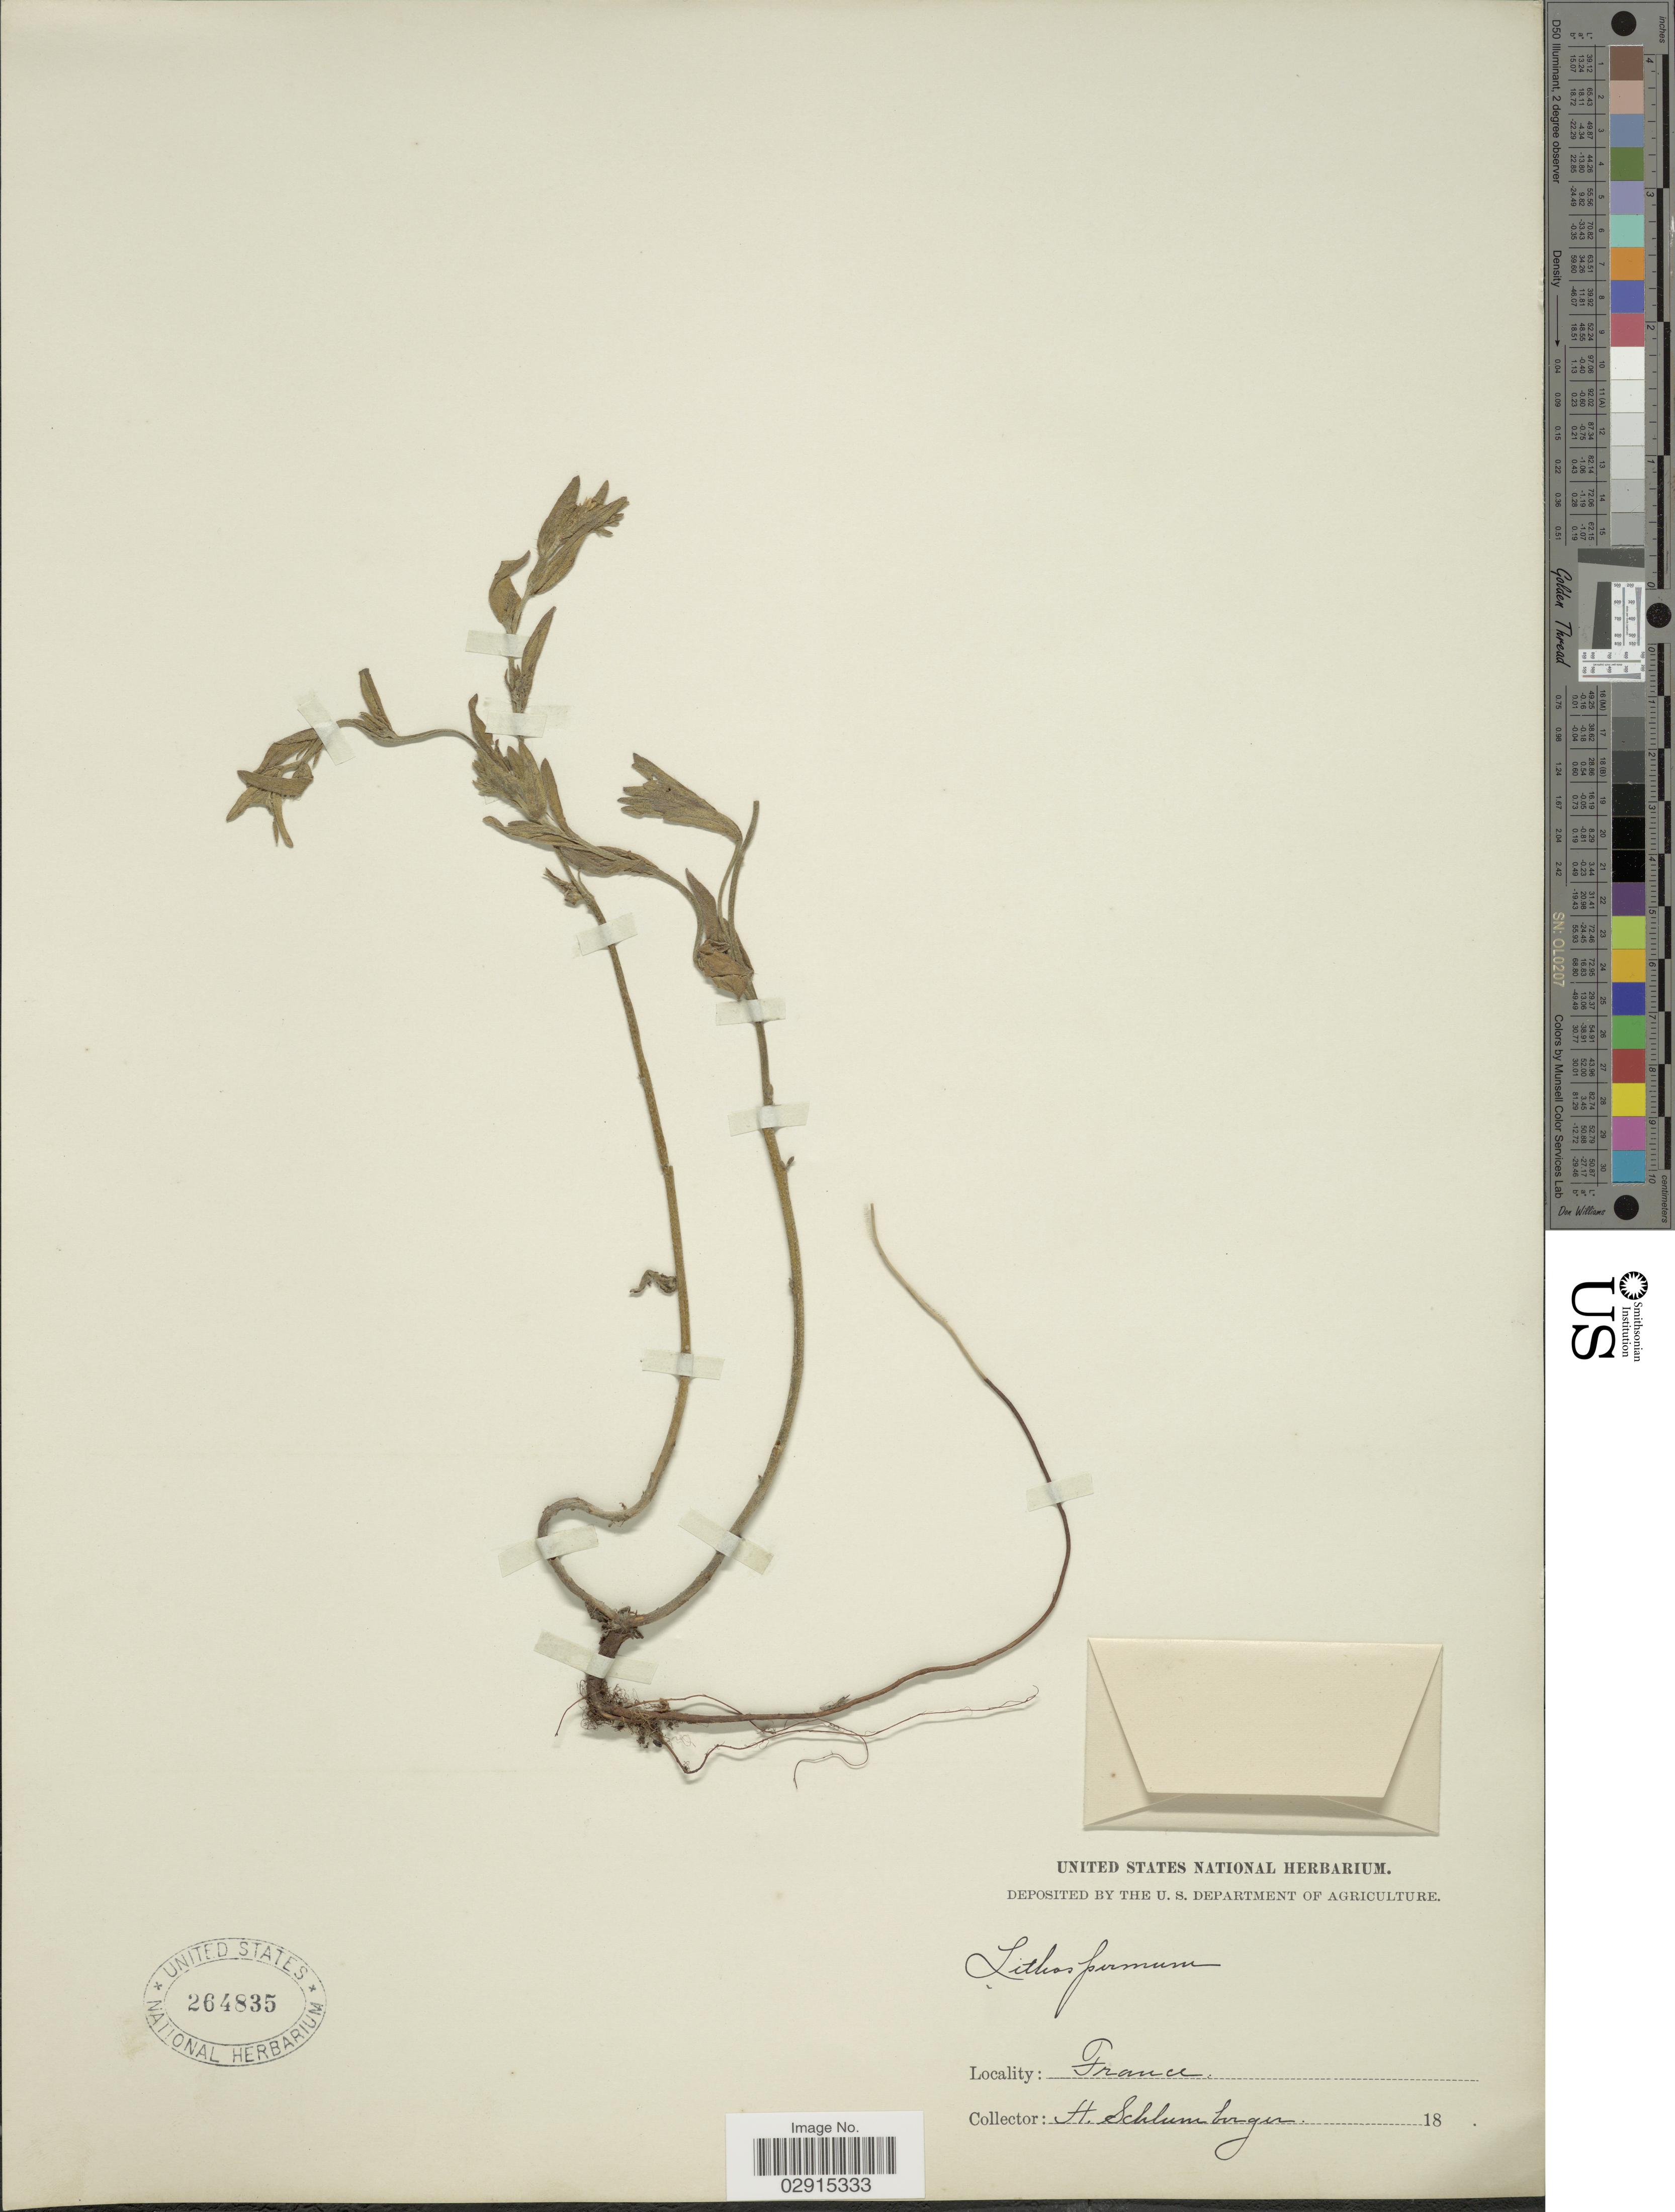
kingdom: Plantae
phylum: Tracheophyta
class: Magnoliopsida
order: Boraginales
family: Boraginaceae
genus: Lithospermum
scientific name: Lithospermum sp.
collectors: H. Schlumberger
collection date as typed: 18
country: France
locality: France.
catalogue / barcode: US 264835